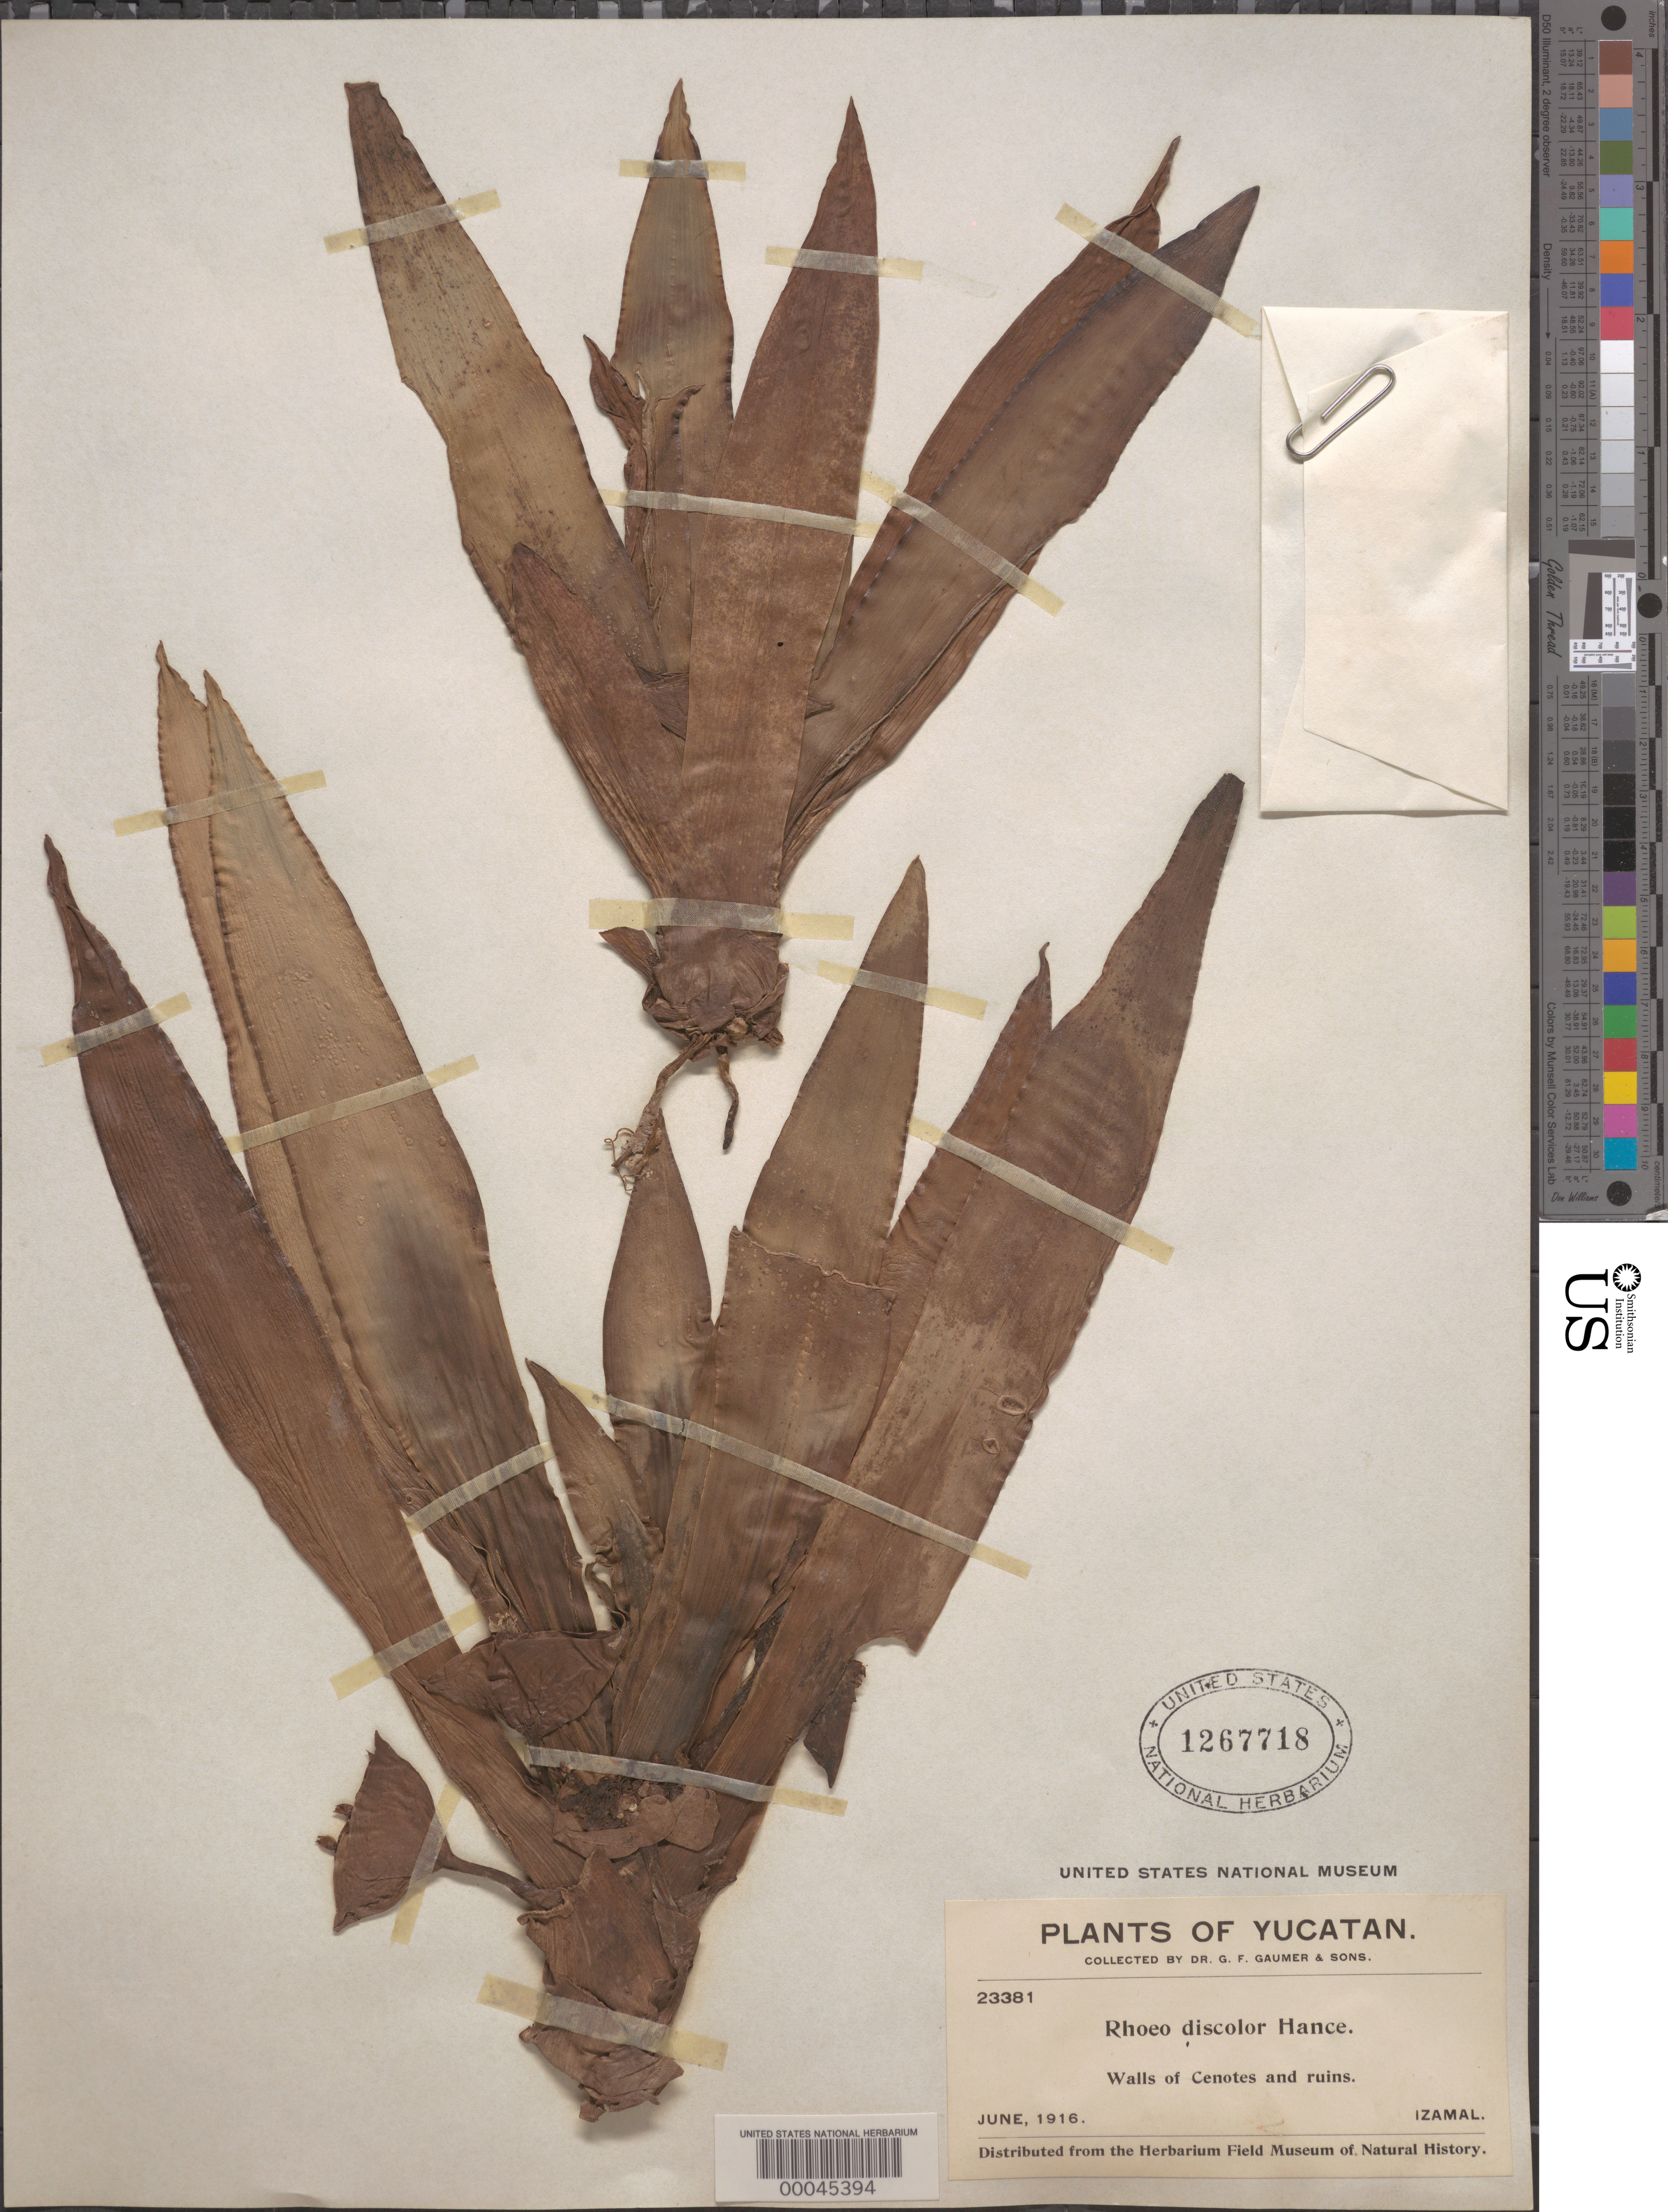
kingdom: Plantae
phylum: Tracheophyta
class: Liliopsida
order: Commelinales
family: Commelinaceae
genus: Tradescantia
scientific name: Tradescantia spathacea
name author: Sw.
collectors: G. F. Gaumer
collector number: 23381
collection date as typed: Jun 1916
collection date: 1916-06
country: Mexico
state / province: Yucatán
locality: Izamal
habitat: Walls and ruins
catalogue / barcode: US 1267718